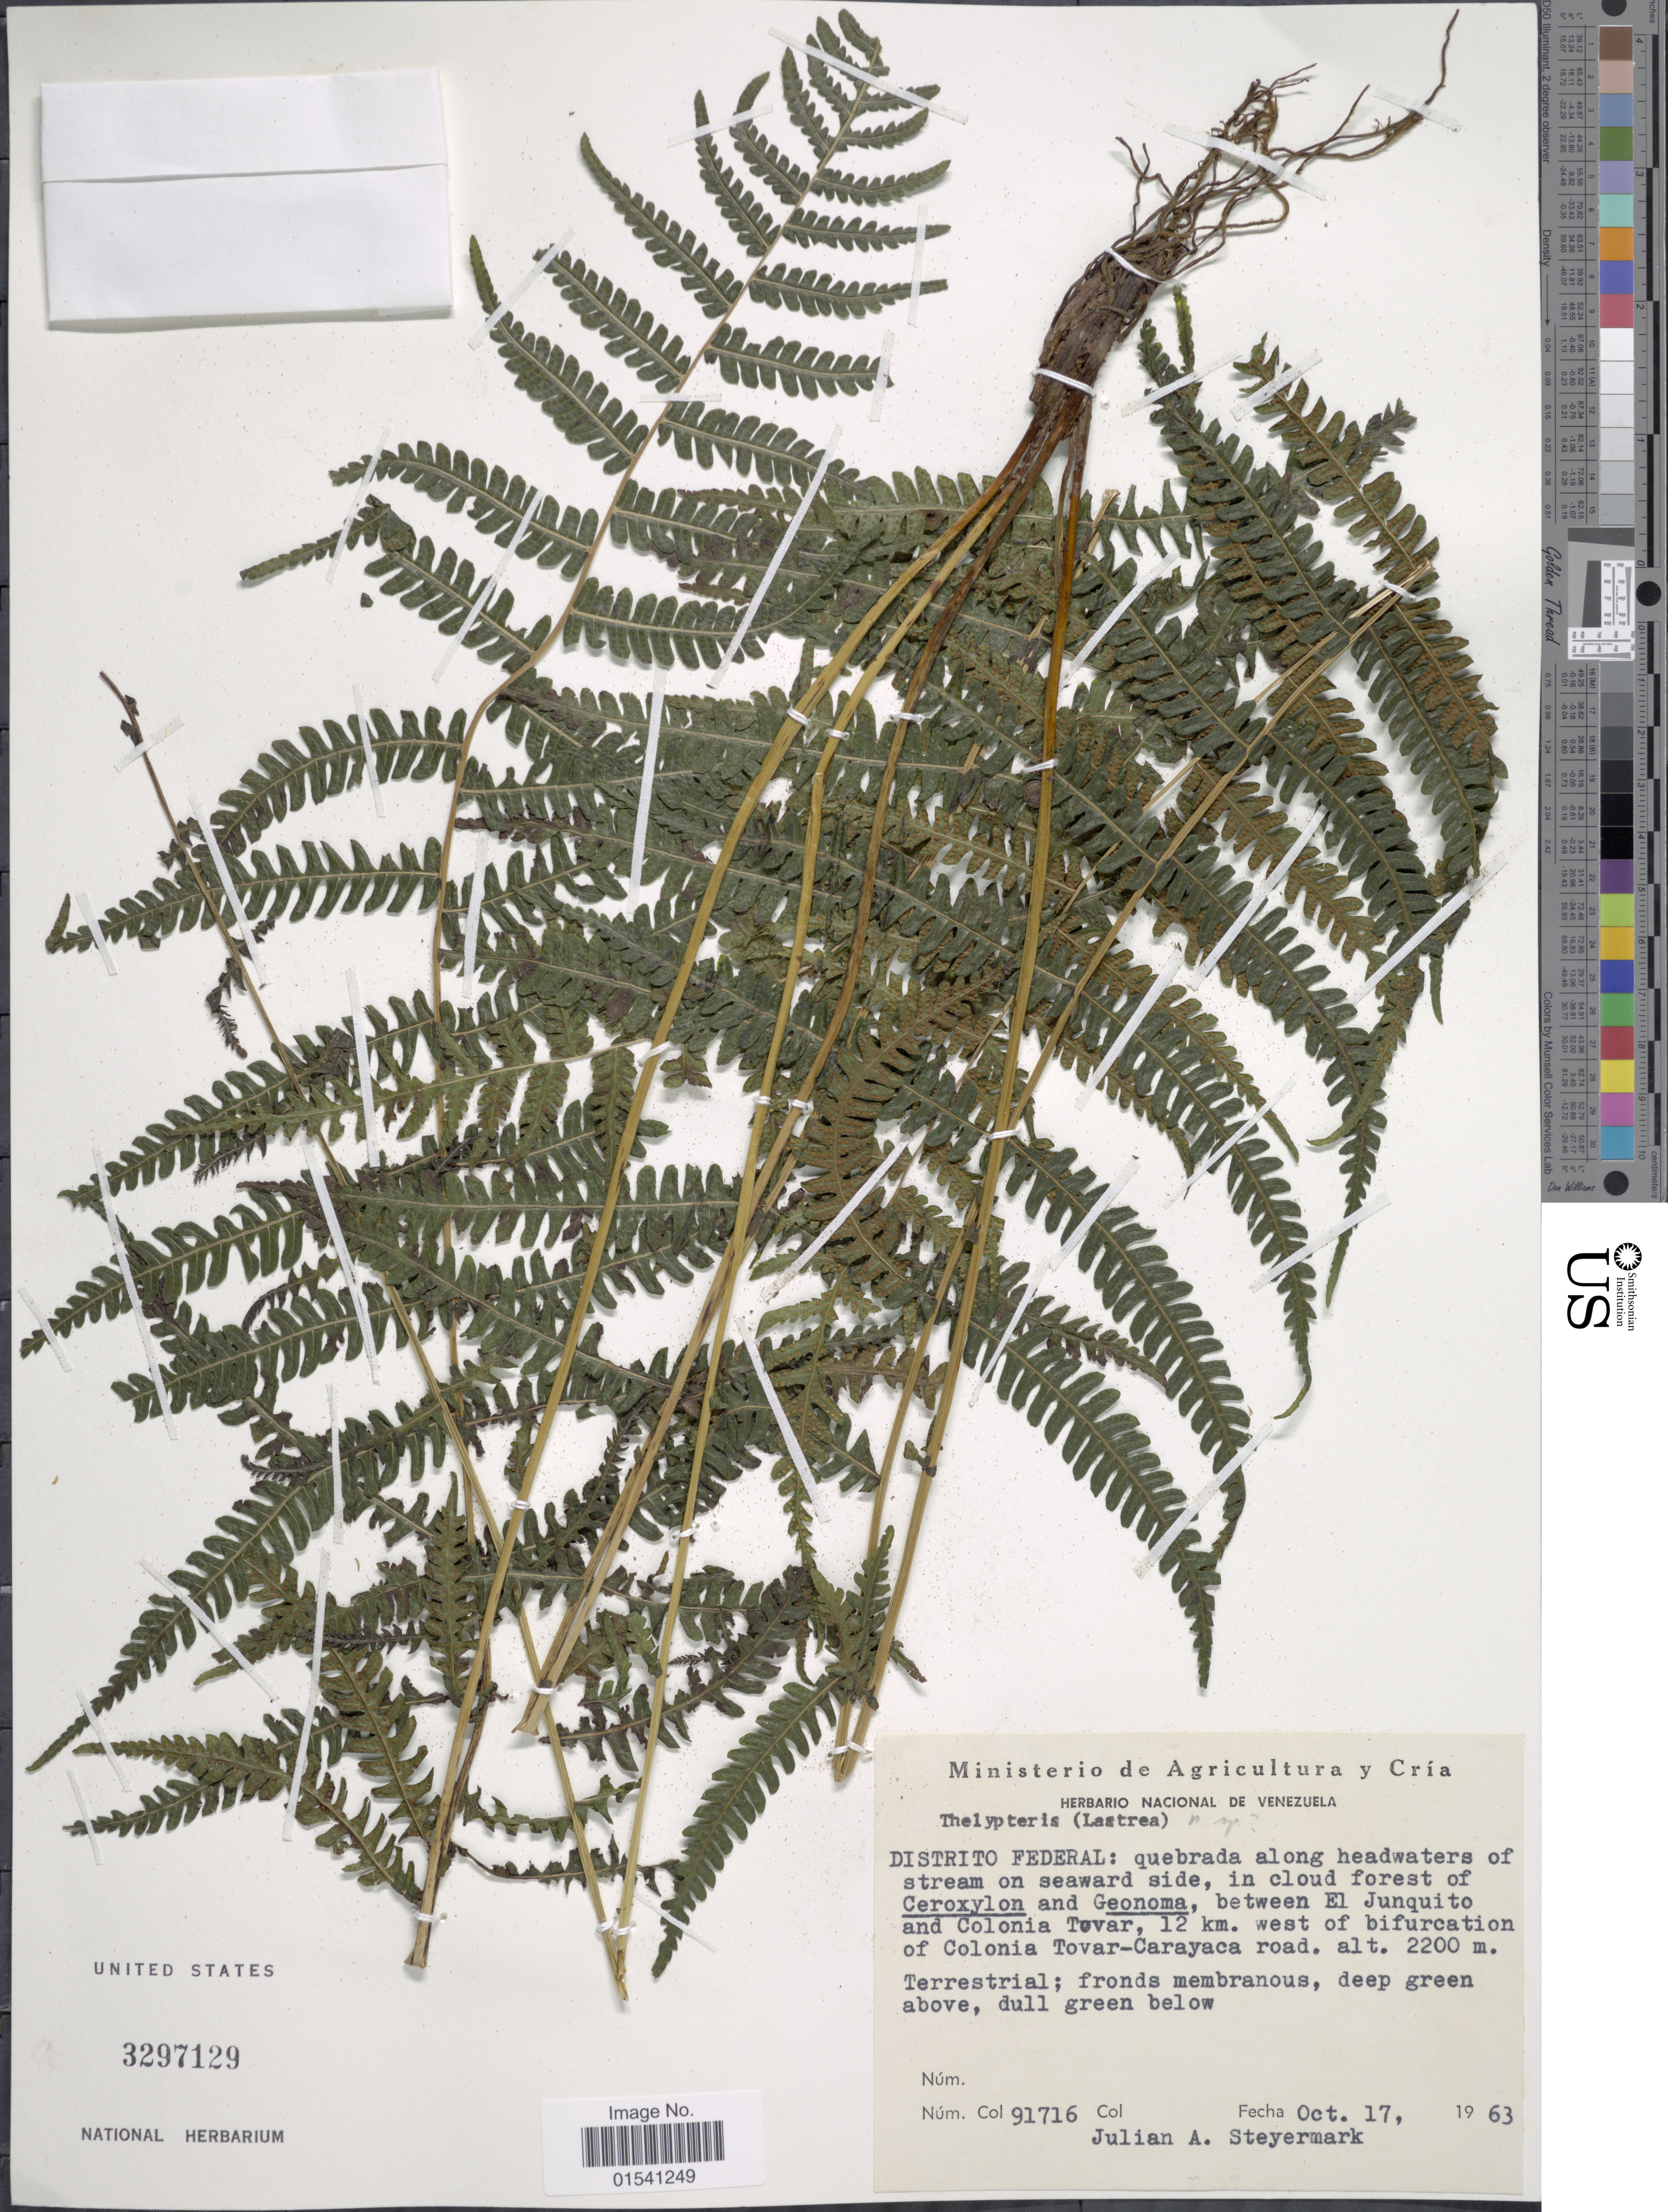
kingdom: Plantae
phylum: Tracheophyta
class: Polypodiopsida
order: Polypodiales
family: Thelypteridaceae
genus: Amauropelta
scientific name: Amauropelta sp.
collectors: J. Steyermark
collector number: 91716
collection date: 1963-10-17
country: Venezuela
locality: Distrito Federal: quebrada along headwaters of stream on seaward, between El Junquito and Colonia Tovar, 12 km. west of bifurcation of Colonia-Tovar-Carayaca road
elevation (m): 2200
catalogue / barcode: US 3297129